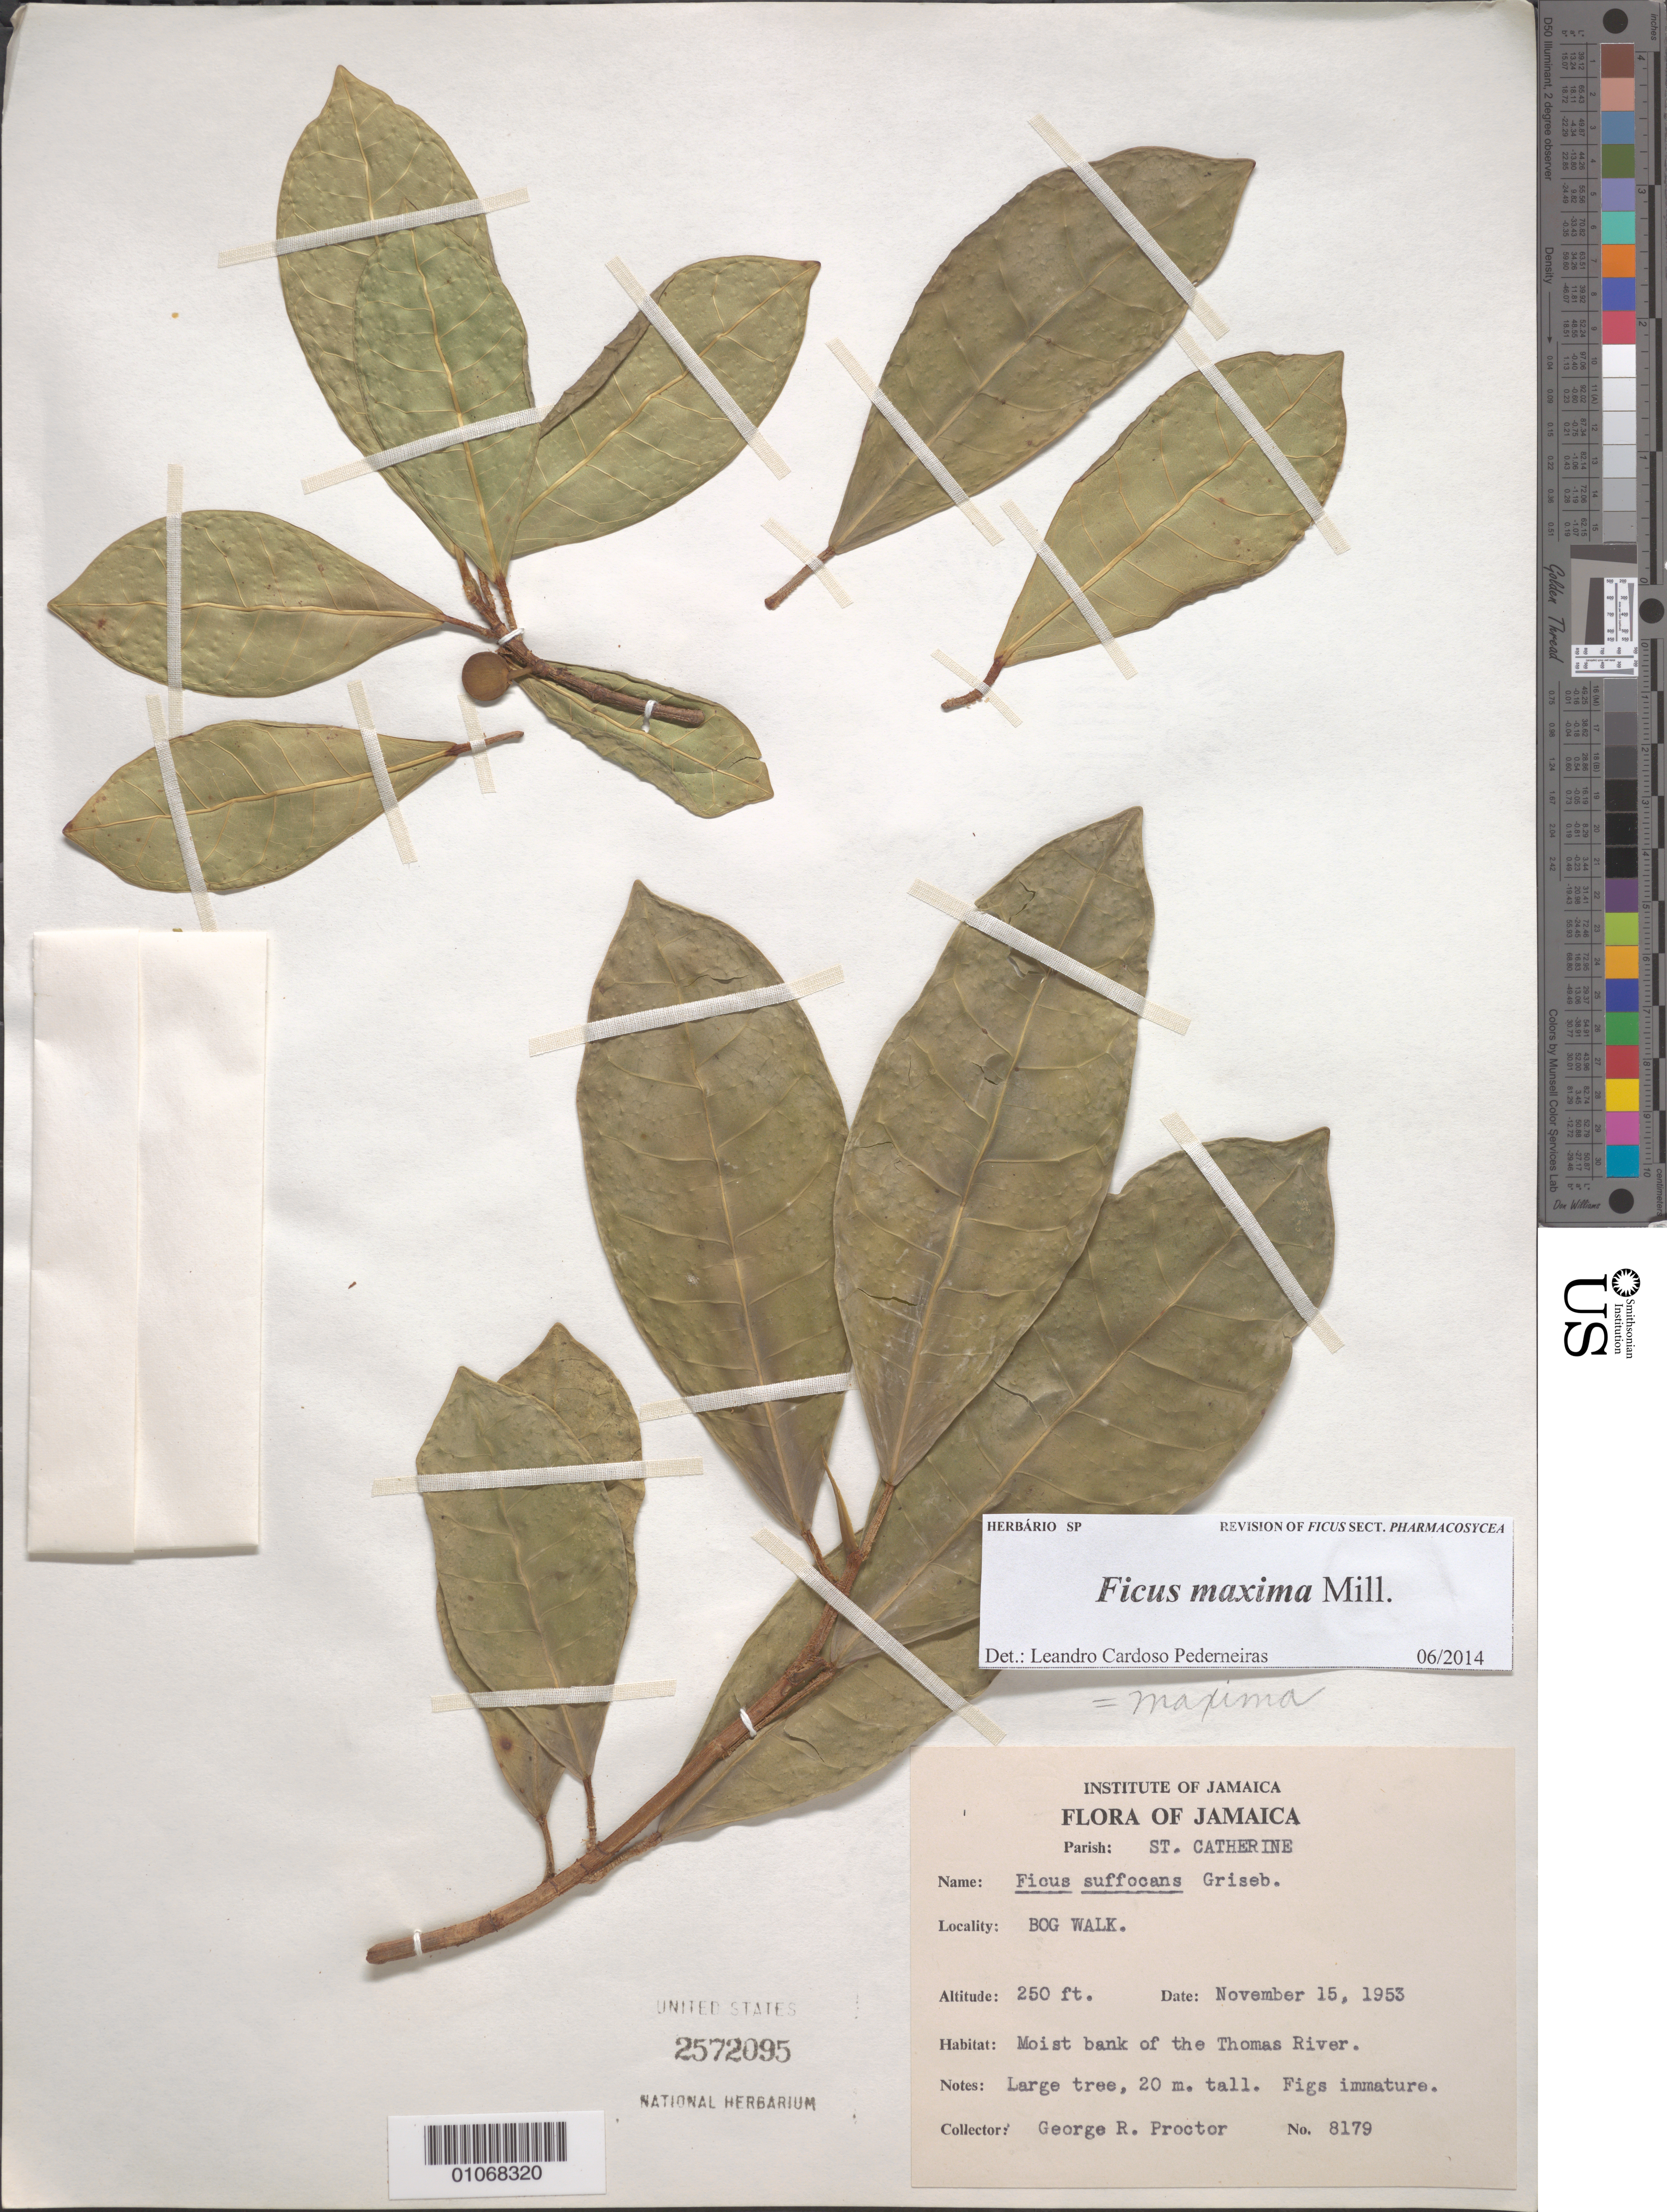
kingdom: Plantae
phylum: Tracheophyta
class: Magnoliopsida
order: Rosales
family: Moraceae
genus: Ficus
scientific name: Ficus maxima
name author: Mill.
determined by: Cardoso Pederneiras, L.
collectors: G. R. Proctor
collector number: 8179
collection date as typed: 15 Nov 1953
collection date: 1953-11-15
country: Jamaica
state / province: Saint Catherine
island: Jamaica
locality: Bog walk.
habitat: Moist river bank.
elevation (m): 76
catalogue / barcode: US 2572095